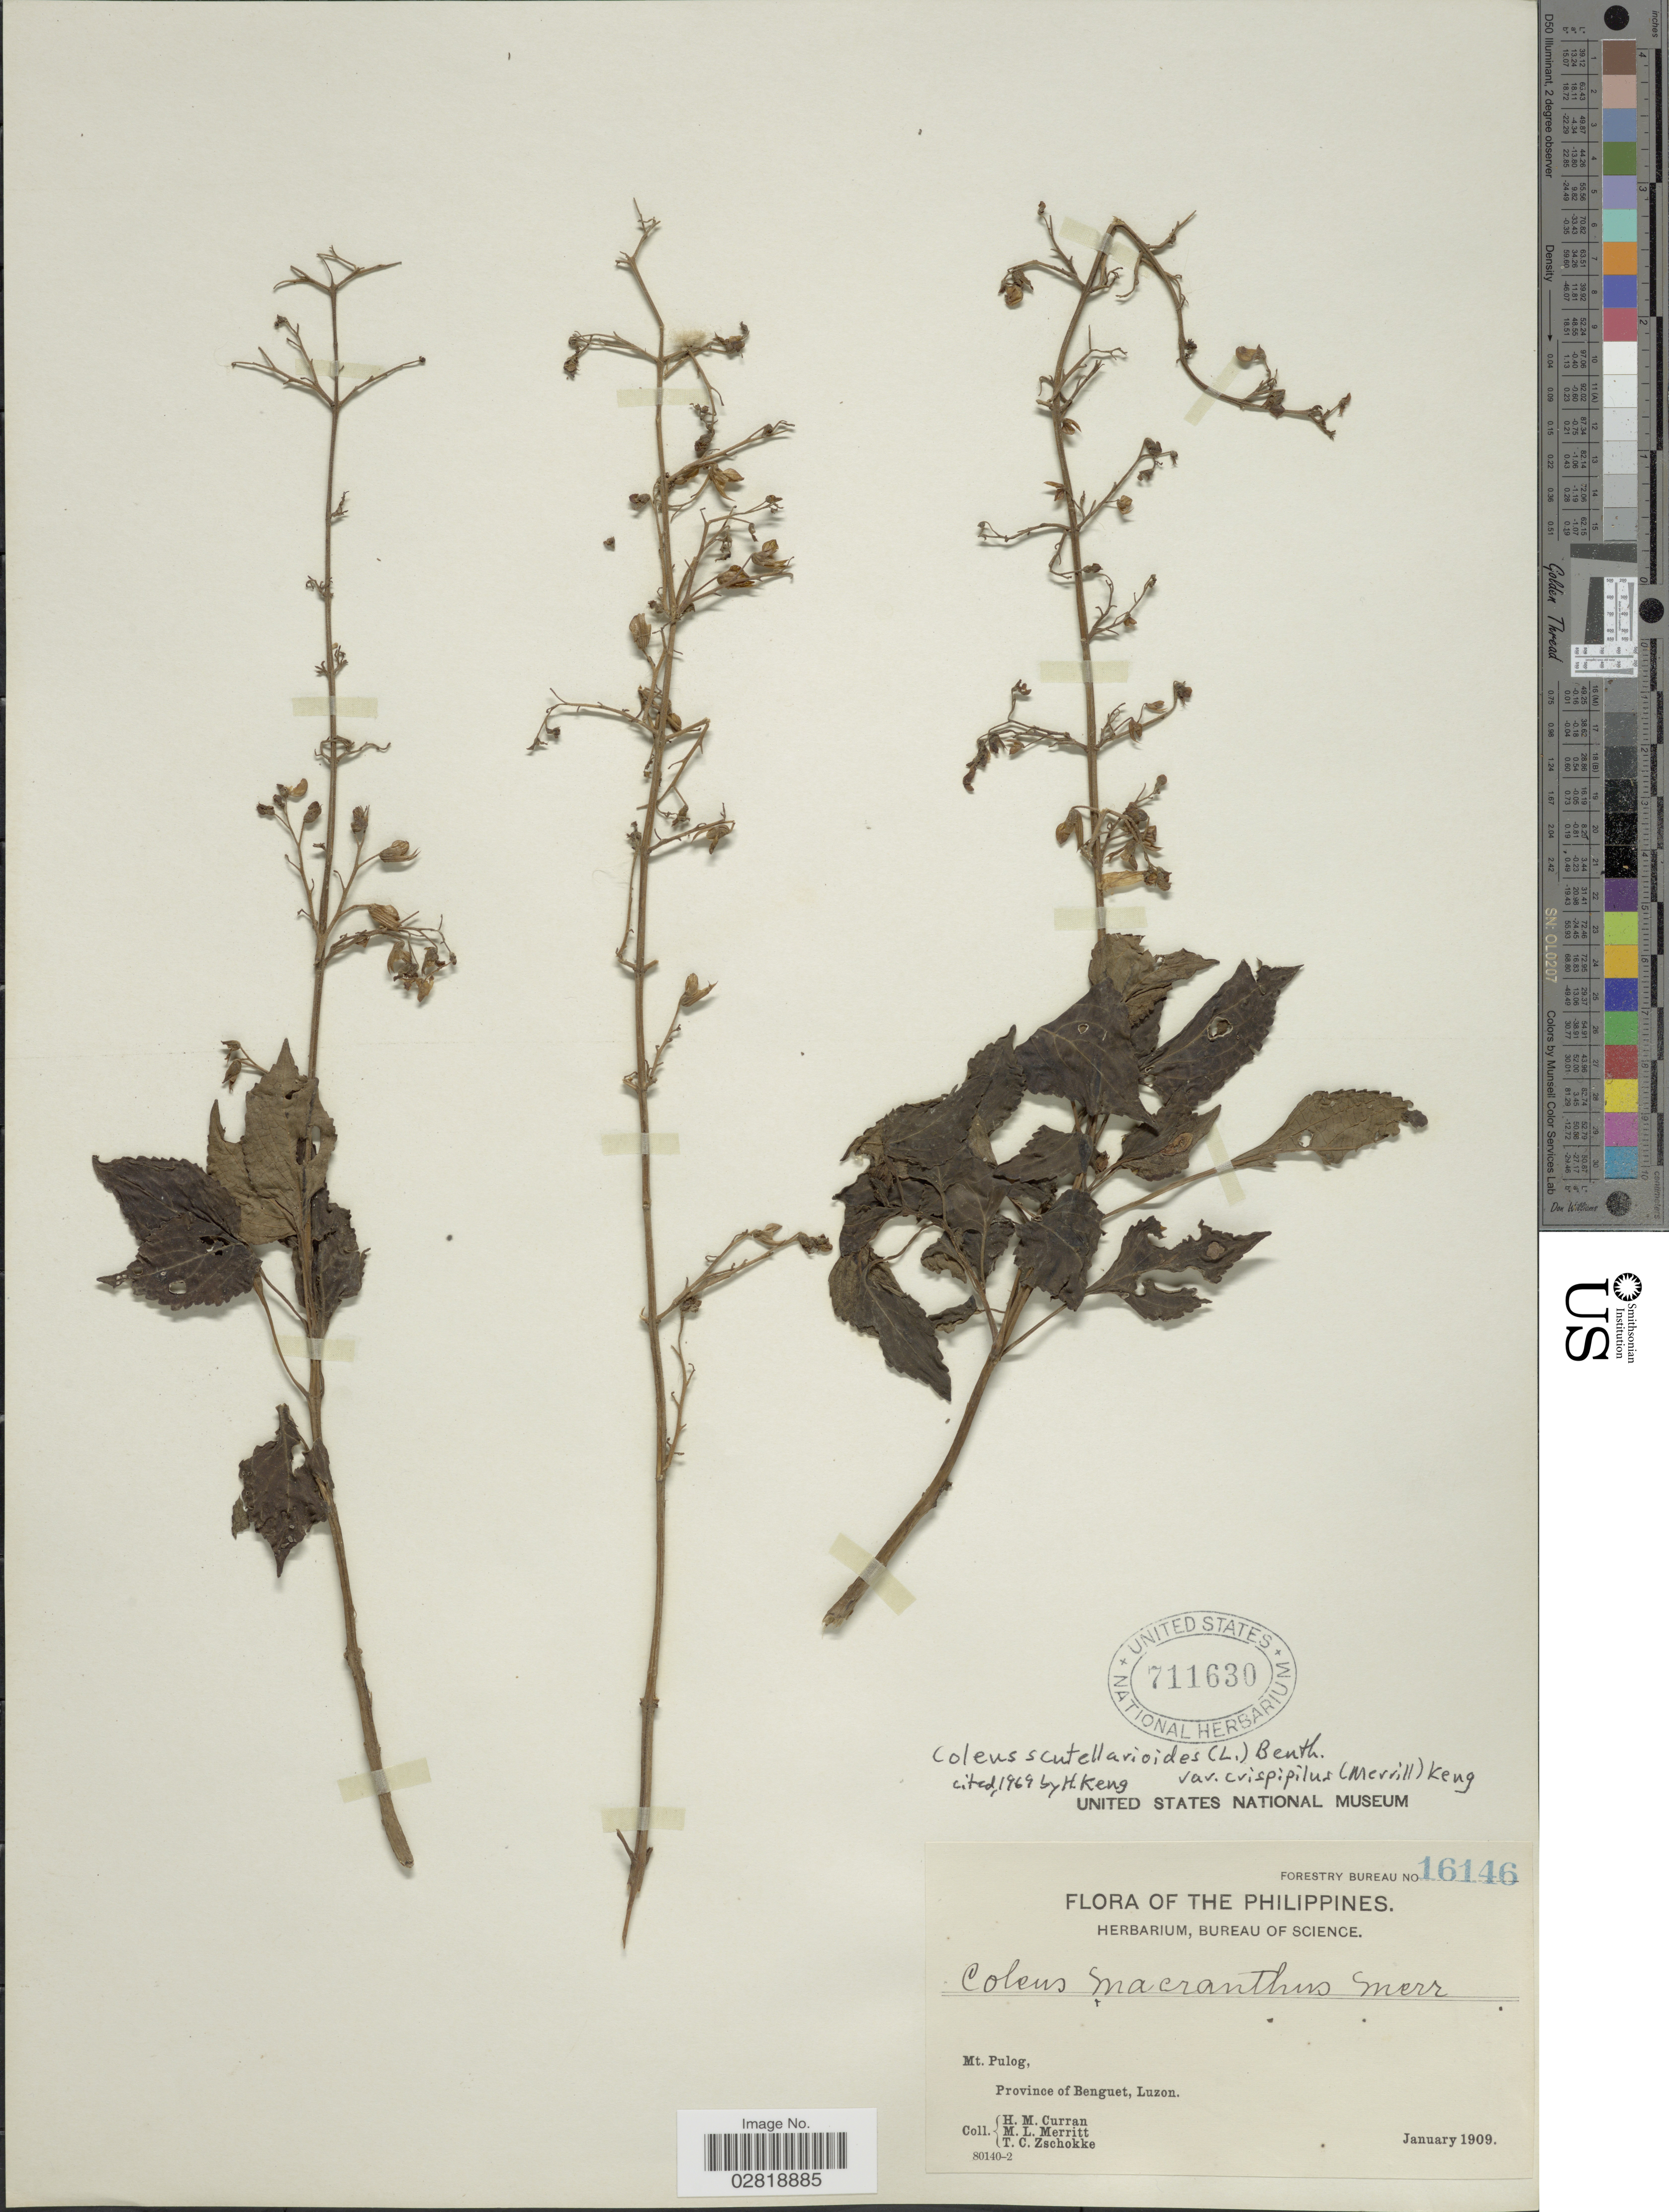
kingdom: Plantae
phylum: Tracheophyta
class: Magnoliopsida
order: Lamiales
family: Lamiaceae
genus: Plectranthus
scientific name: Plectranthus scutellarioides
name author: (L.) R. Br.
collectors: H. M. Curran, M. L. Merritt & T. C. Zschokke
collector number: Forestry Bureau 16146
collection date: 1909-01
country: Philippines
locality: Mt. Pulog, Province of Benguet, Luzon.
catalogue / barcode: US 711630